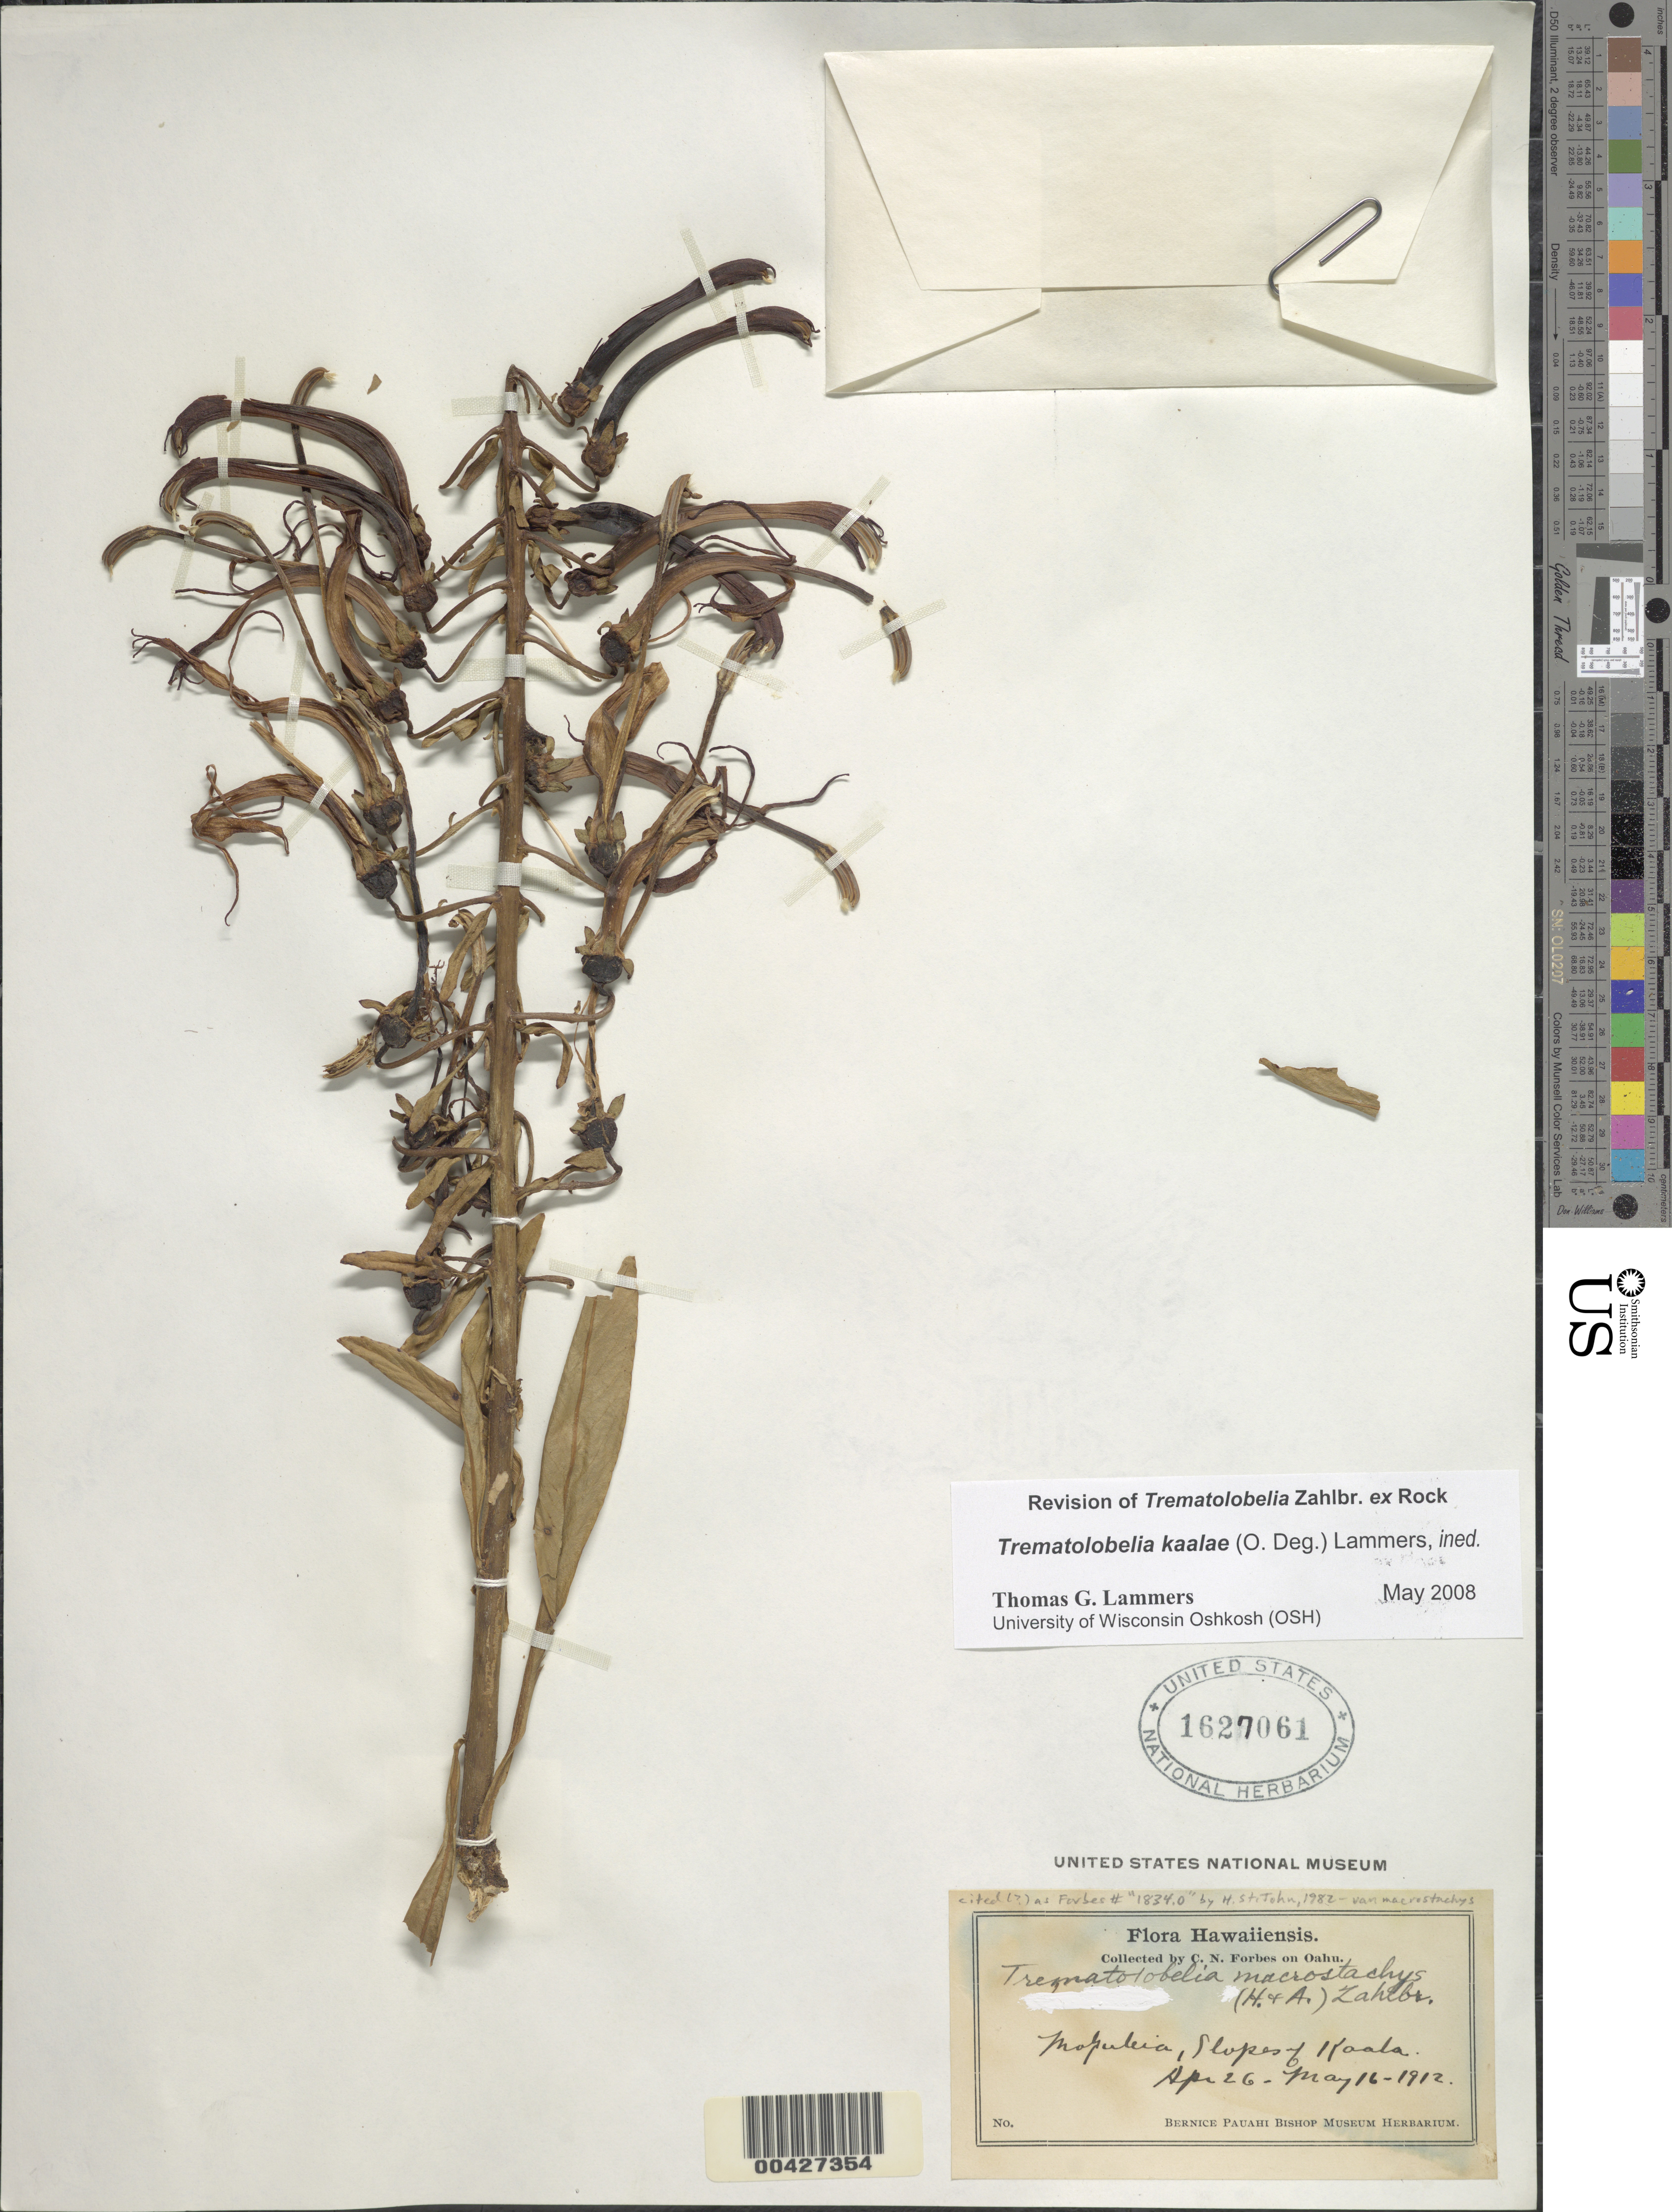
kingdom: Plantae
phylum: Tracheophyta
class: Magnoliopsida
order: Asterales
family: Campanulaceae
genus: Trematolobelia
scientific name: Trematolobelia kaalae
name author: (O. Deg.) Lammers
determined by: Lammers, T. G.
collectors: C. N. Forbes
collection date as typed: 26 Apr 1912 to 16 May 1912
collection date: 1912-04-26/1912-05-16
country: United States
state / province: Hawaii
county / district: Honolulu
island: Oahu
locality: Mokuleia, slopes of Kaala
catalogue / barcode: US 1627061